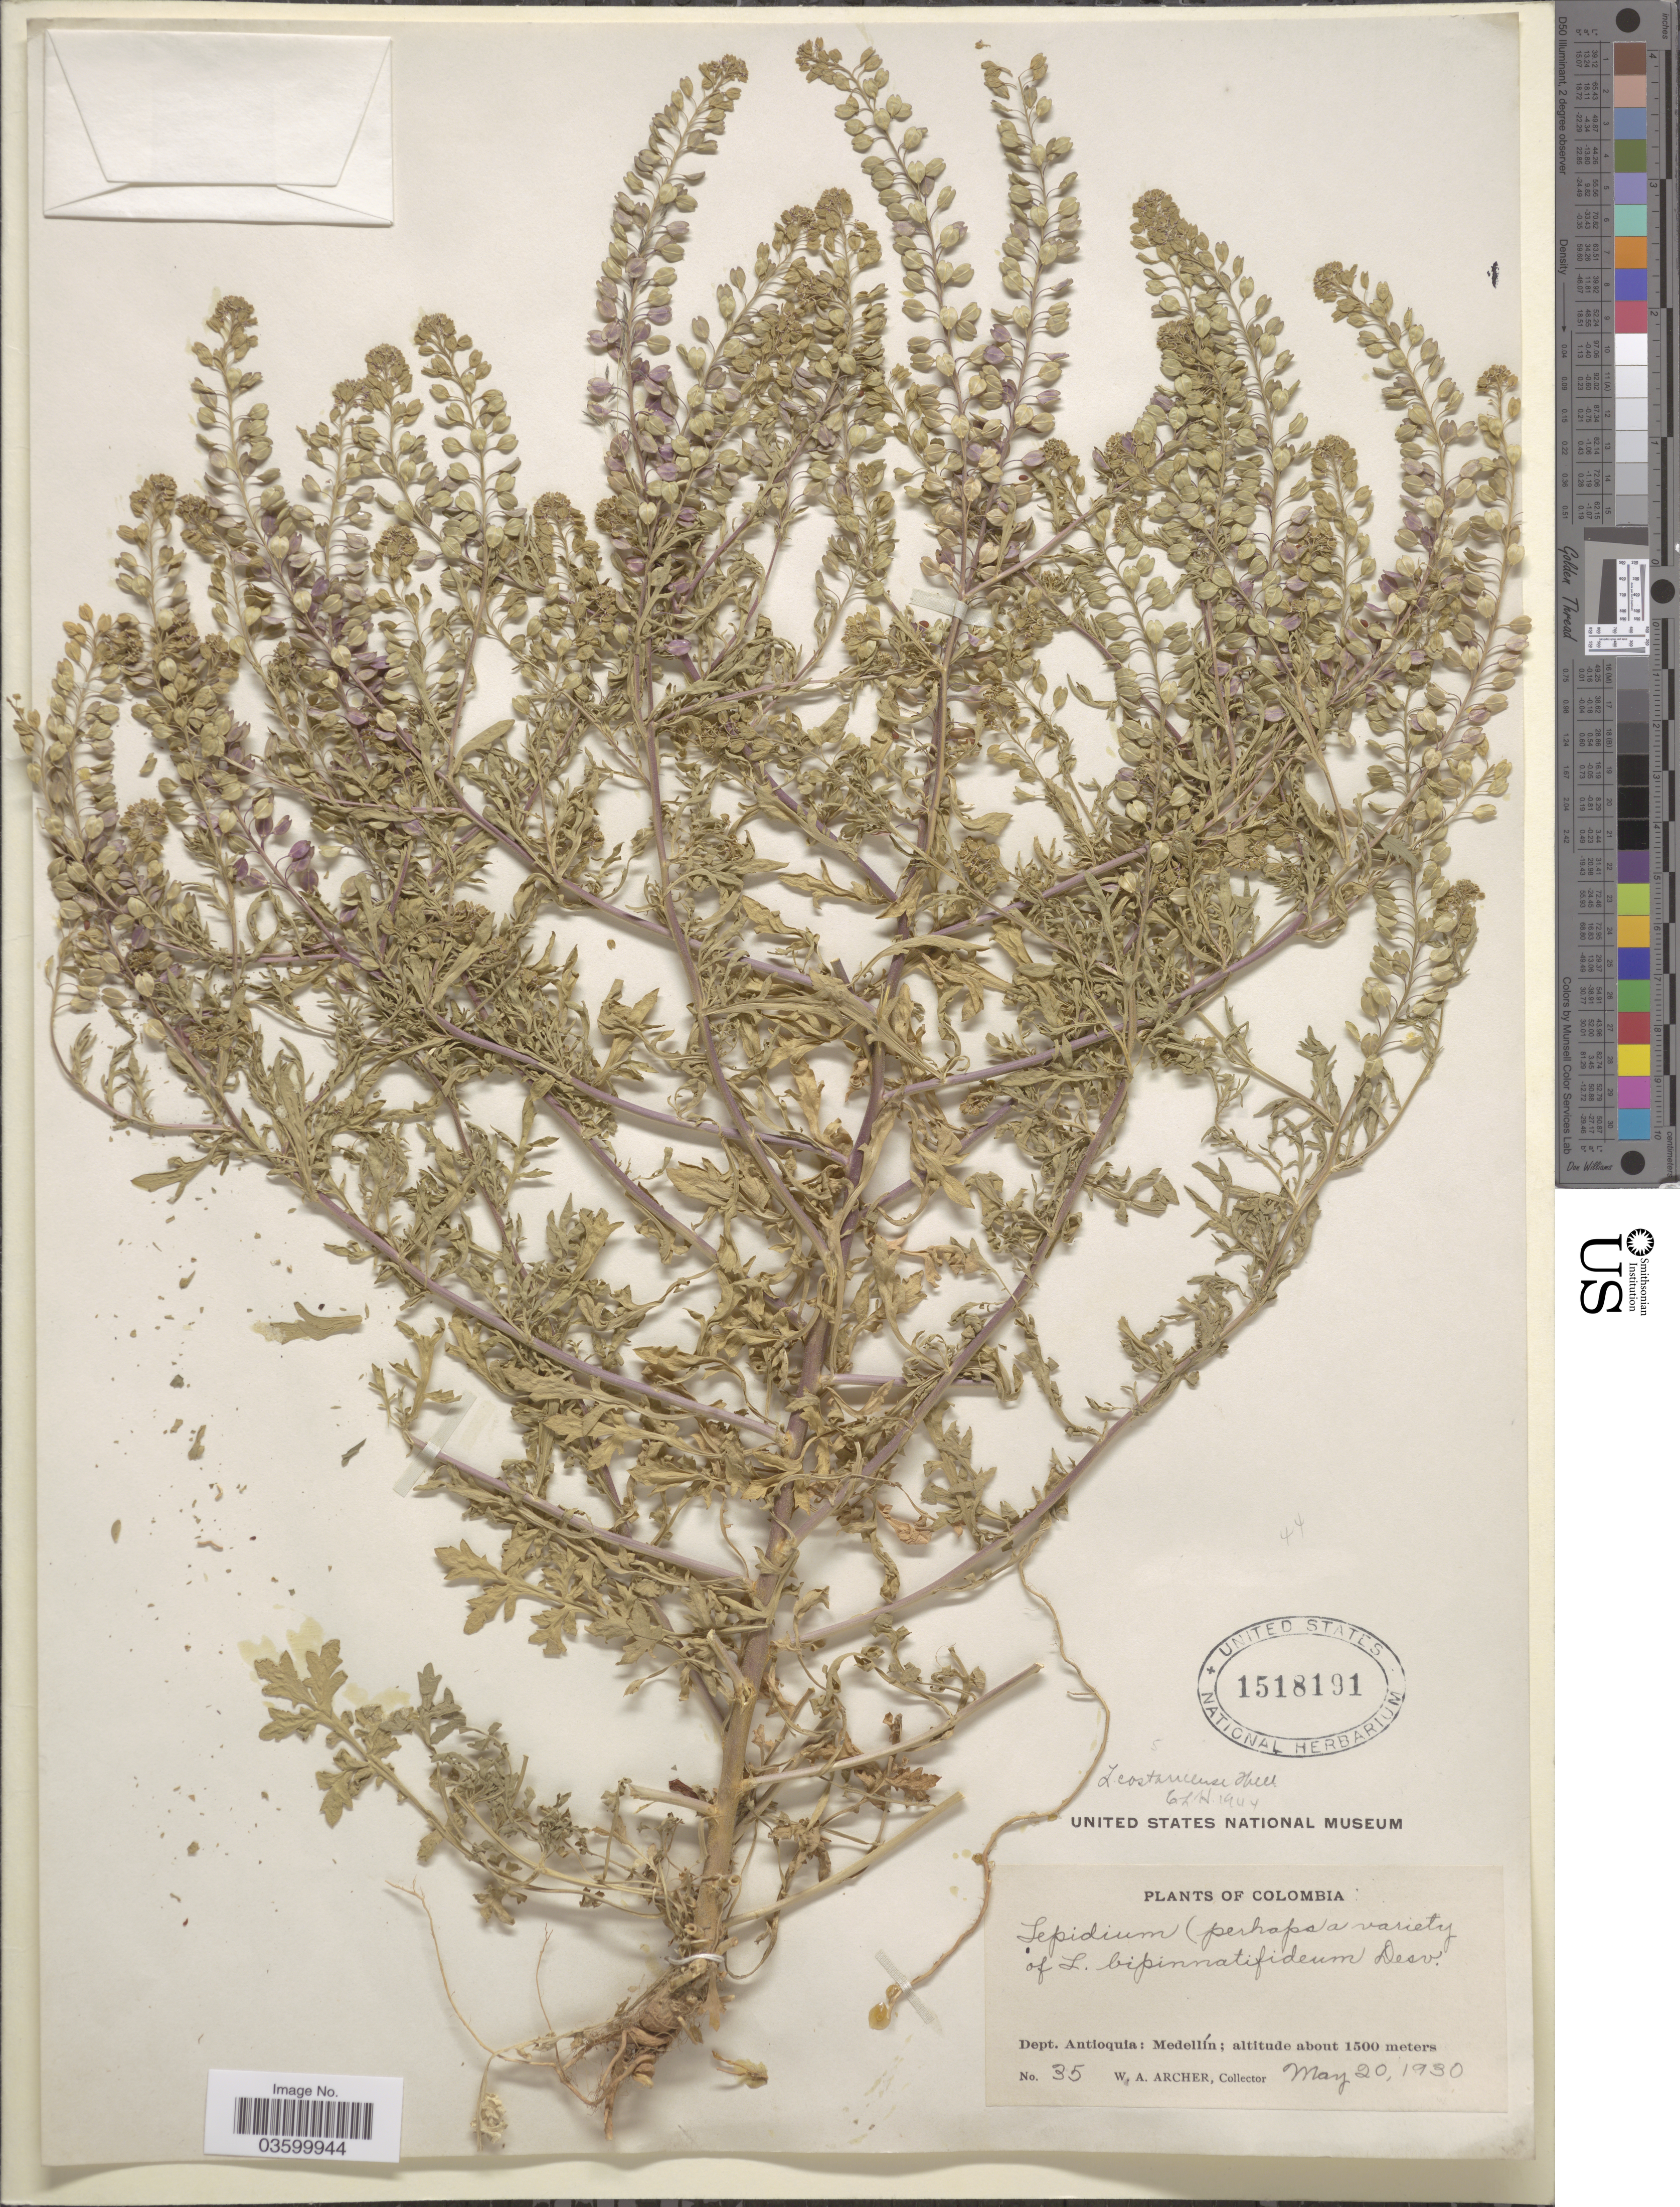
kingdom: Plantae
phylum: Tracheophyta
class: Magnoliopsida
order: Brassicales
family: Brassicaceae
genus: Lepidium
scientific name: Lepidium costaricense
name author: Thell.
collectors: W. Archer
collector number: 35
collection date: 1930-05-20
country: Colombia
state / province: Antioquia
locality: Dept. Antioquia: Medellín.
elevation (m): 1500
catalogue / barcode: US 1518191